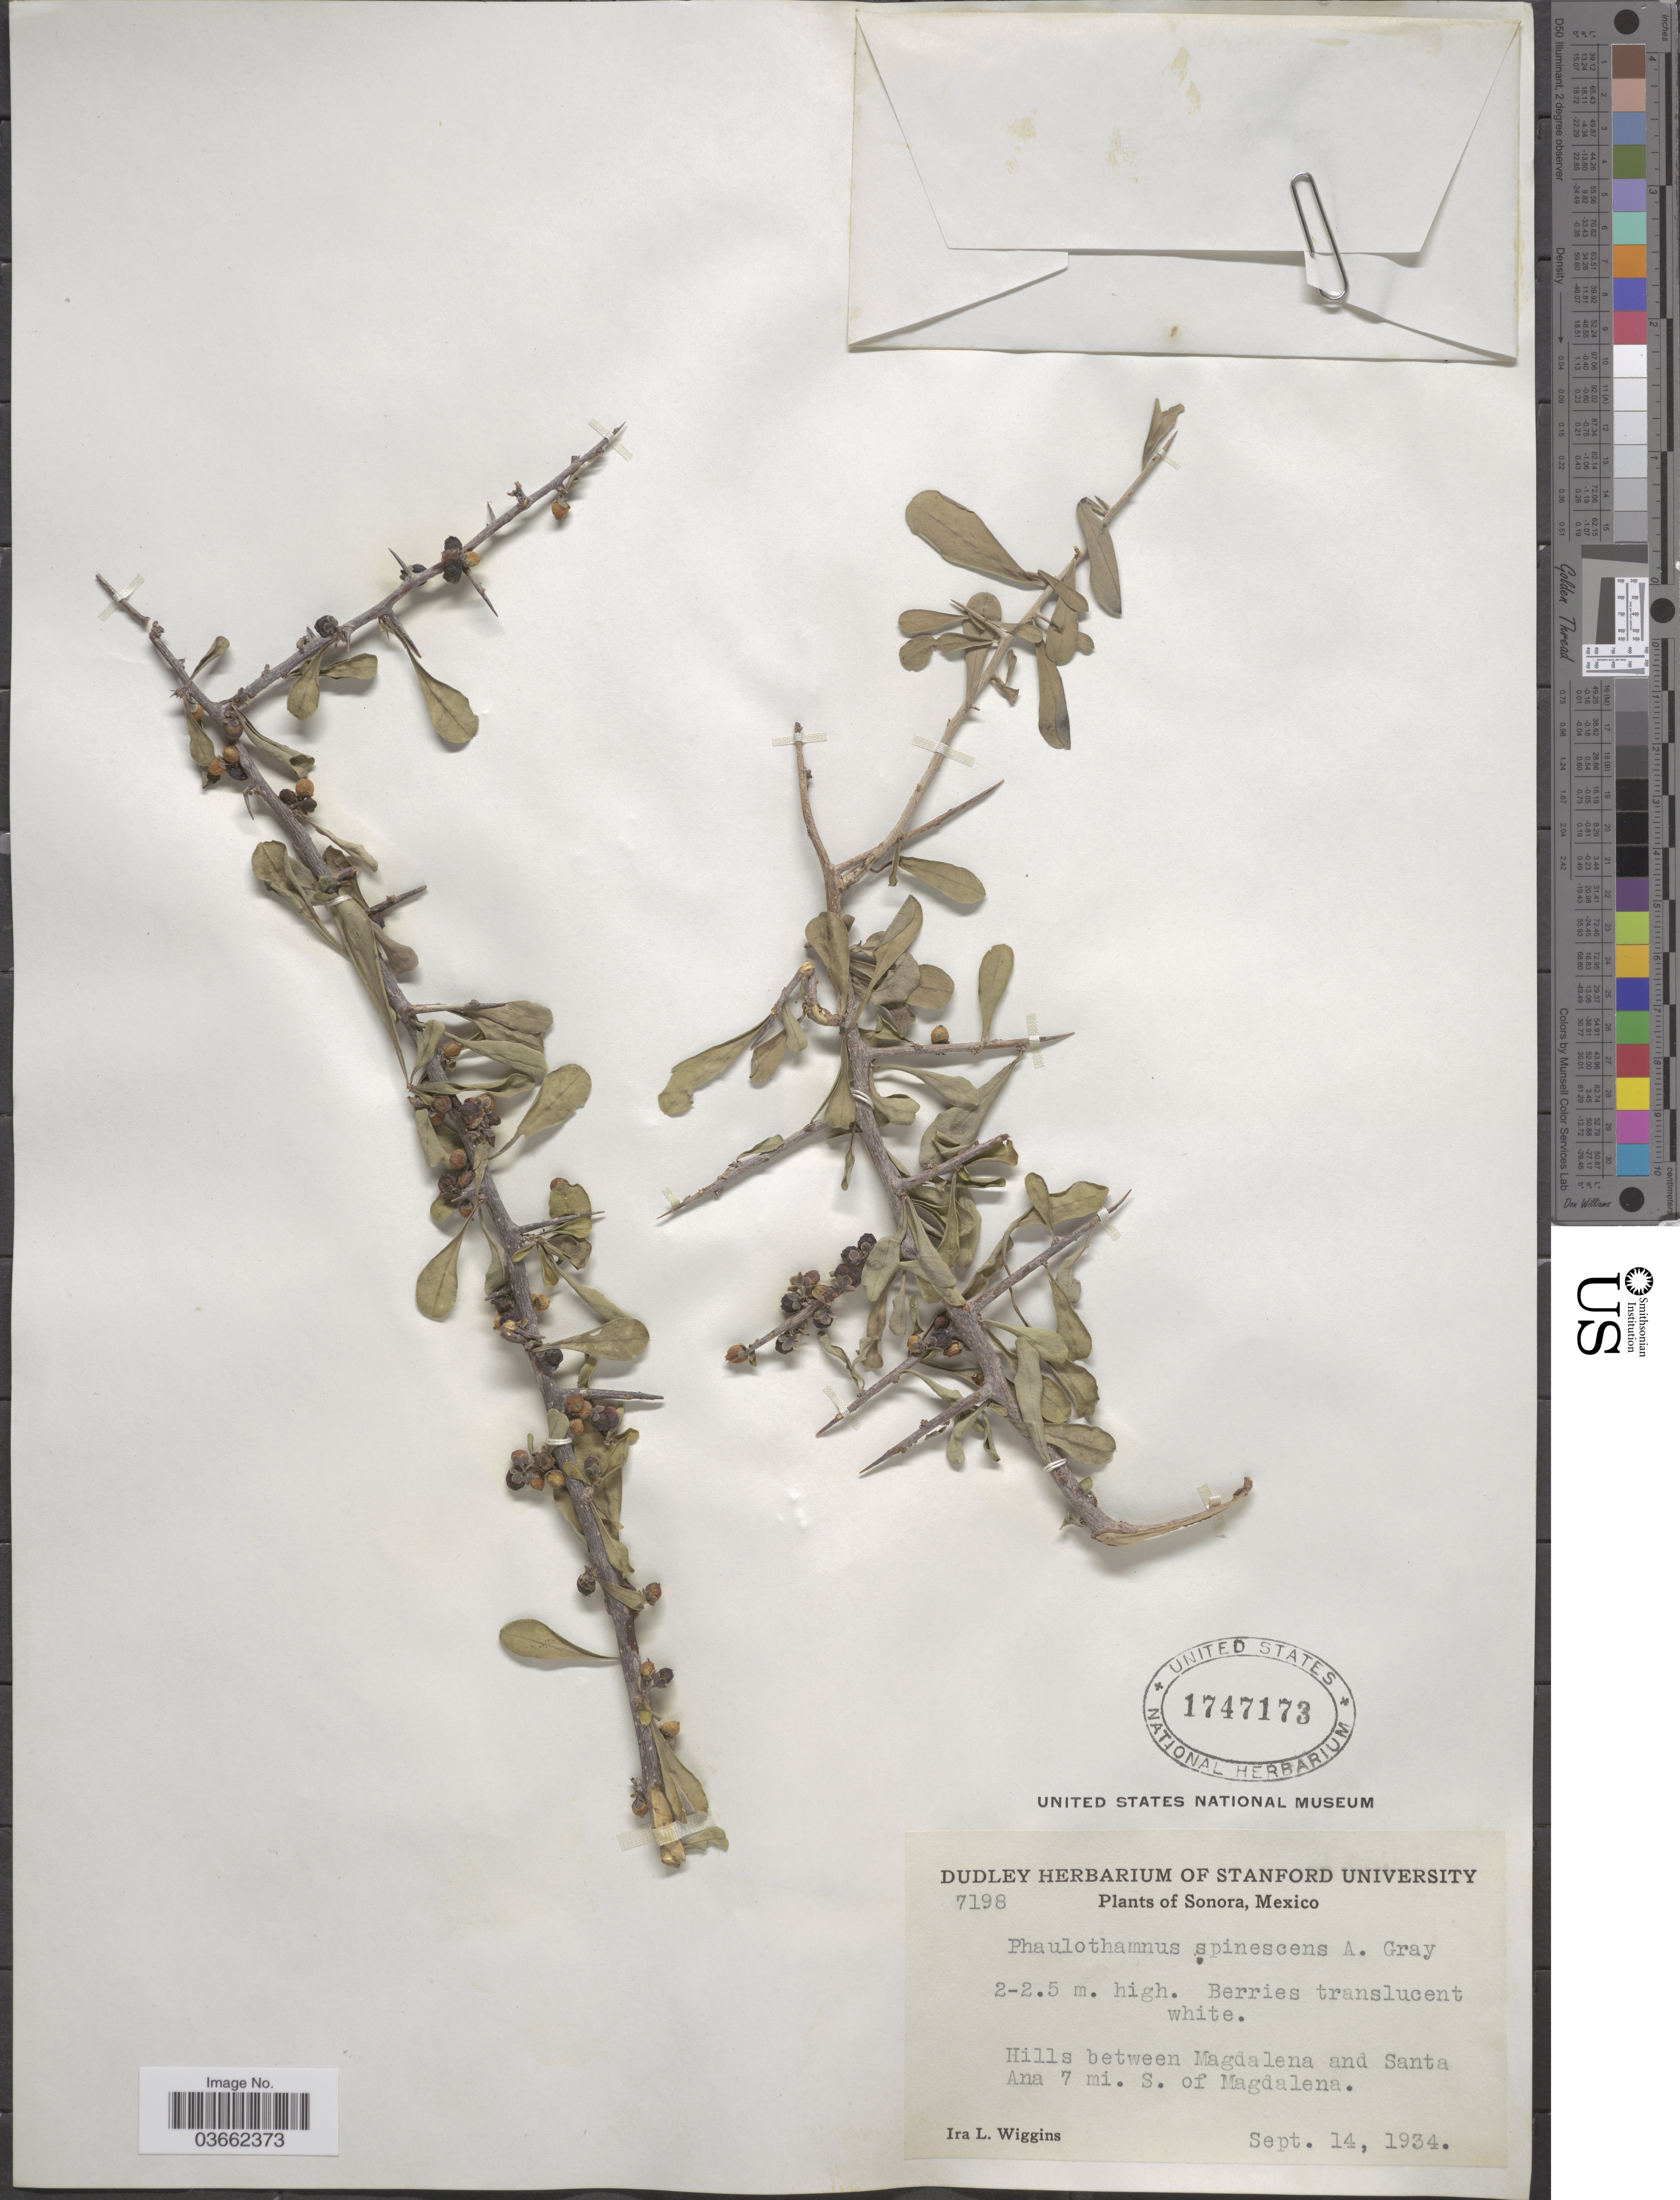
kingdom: Plantae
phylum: Tracheophyta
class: Magnoliopsida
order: Caryophyllales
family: Achatocarpaceae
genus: Phaulothamnus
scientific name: Phaulothamnus spinescens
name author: A. Gray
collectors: I. L. Wiggins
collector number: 7198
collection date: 1934-09-14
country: Mexico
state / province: Sonora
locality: Hills between Magdalena and Santa Ana 7 mi. S. of Magdalena.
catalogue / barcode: US 1747173